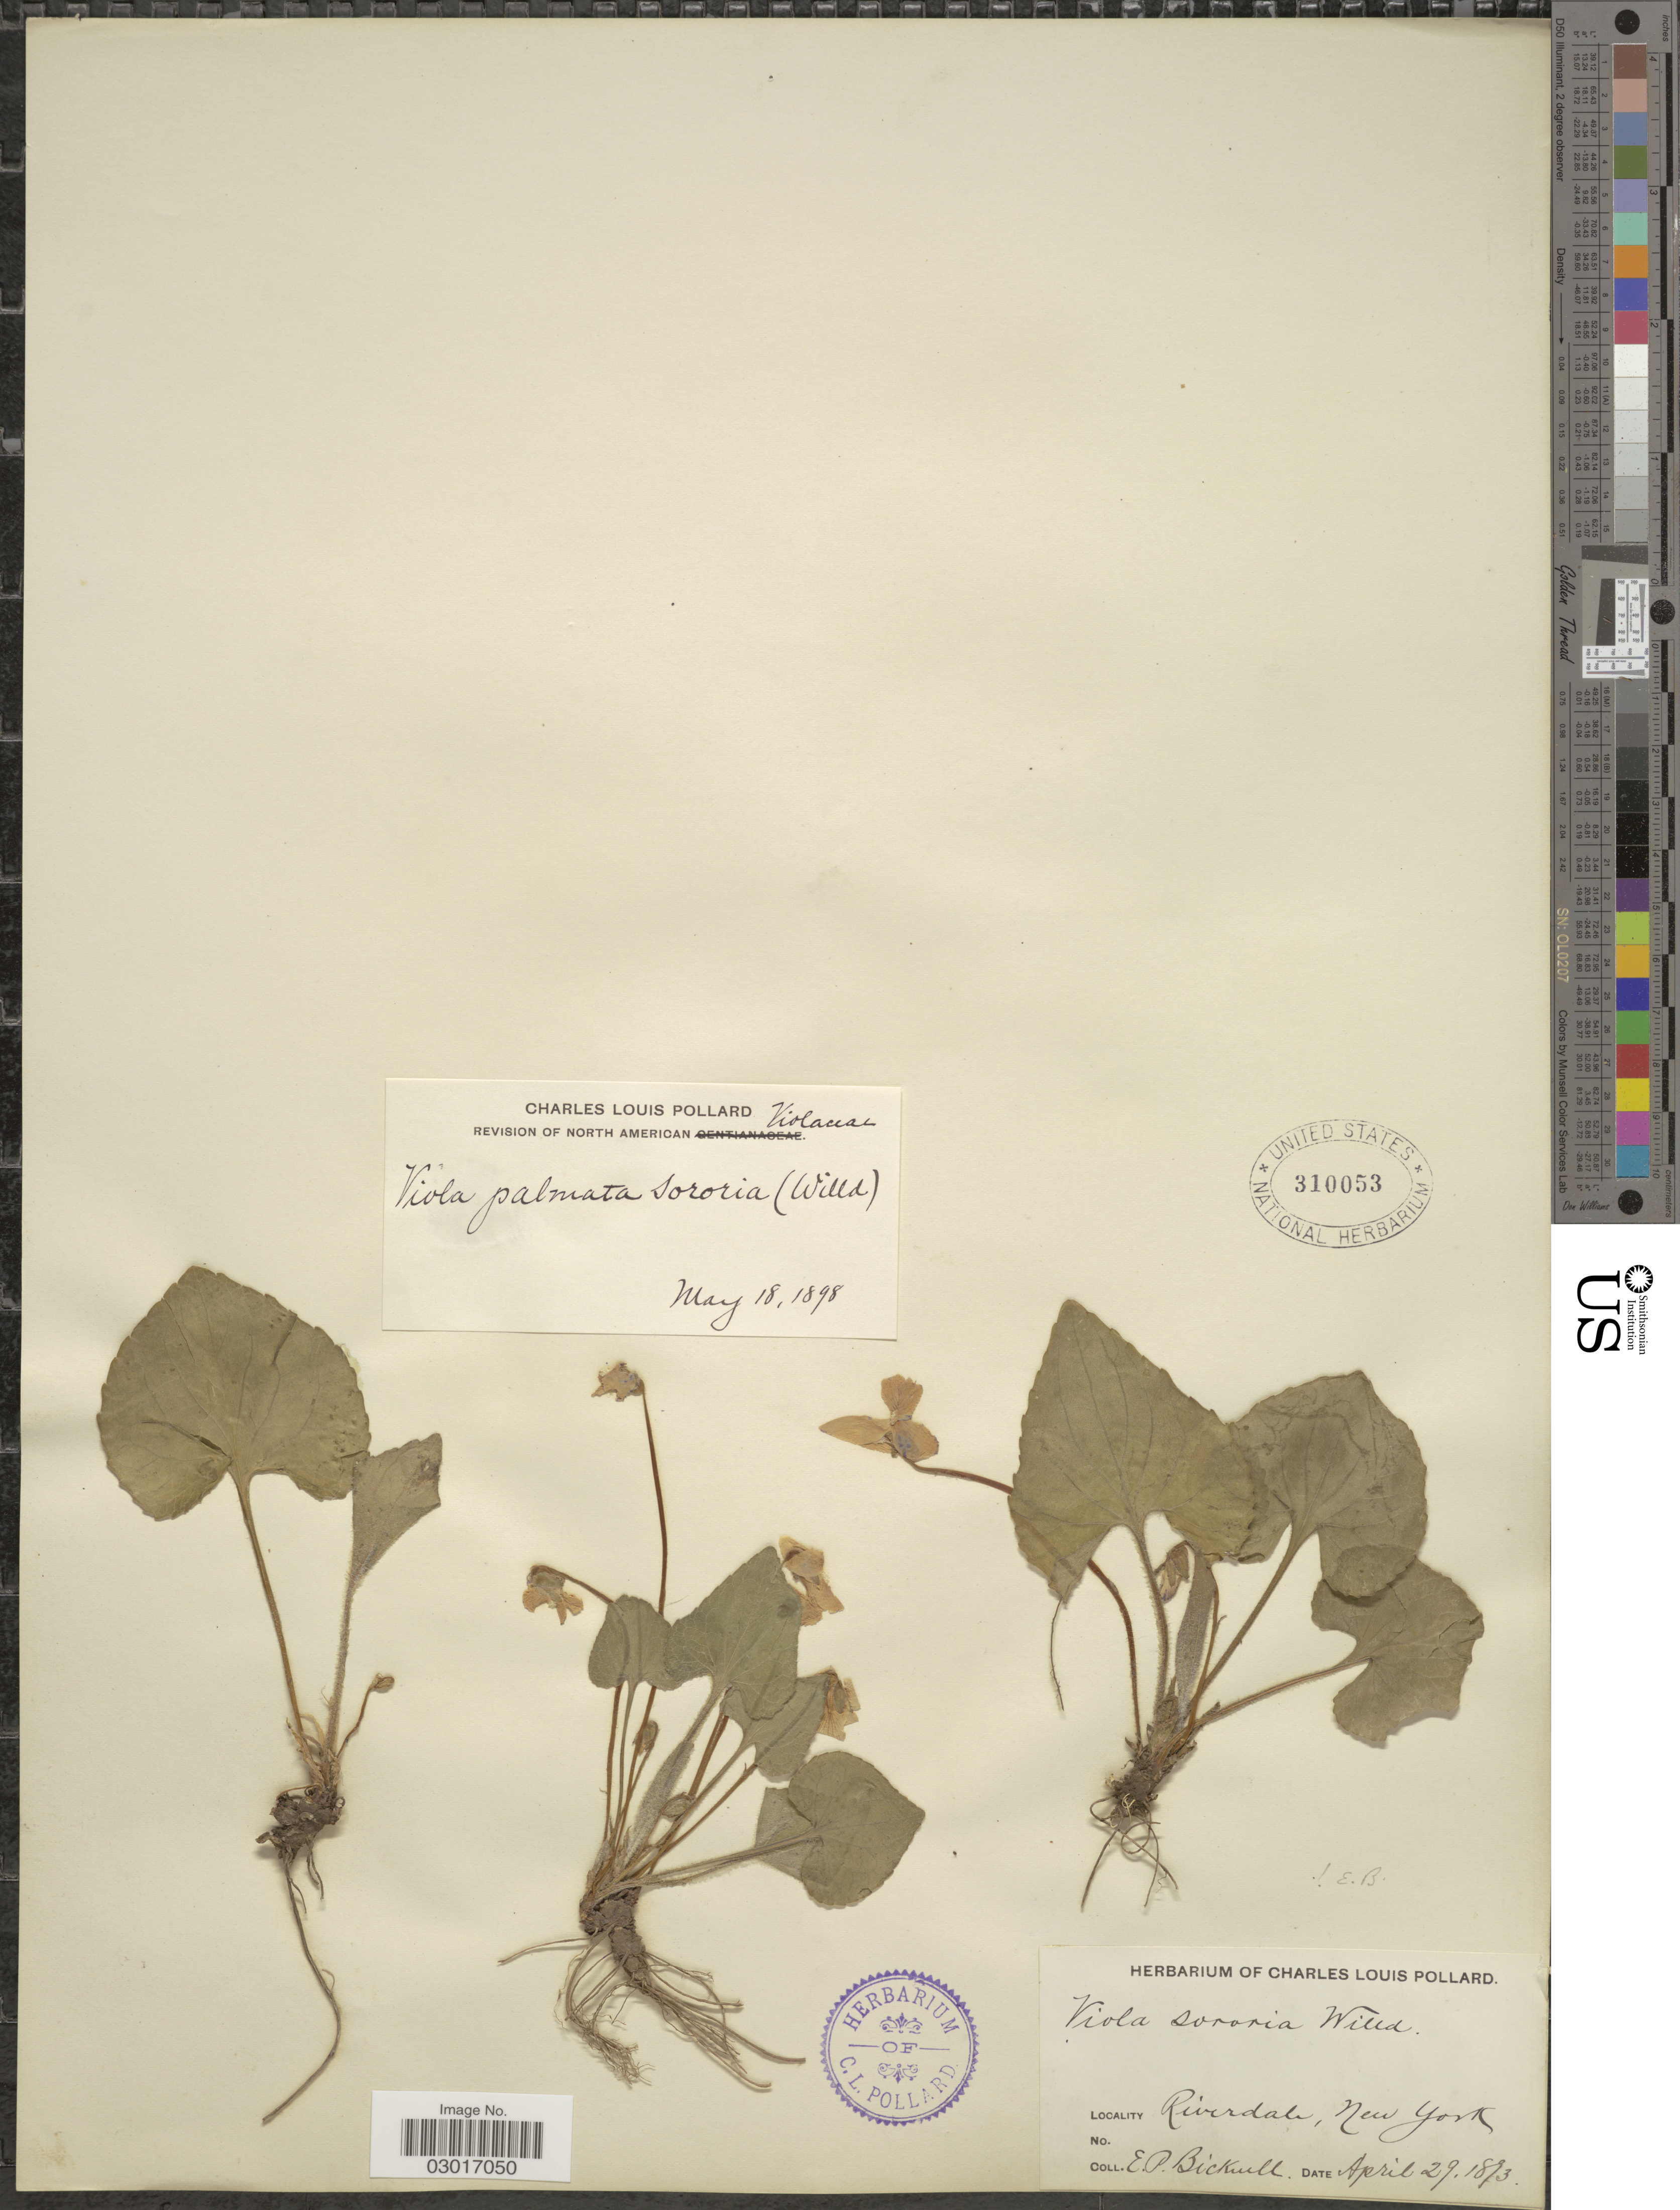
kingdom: Plantae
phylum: Tracheophyta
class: Magnoliopsida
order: Malpighiales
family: Violaceae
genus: Viola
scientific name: Viola sororia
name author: Willd.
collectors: E. P. Bicknell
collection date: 1893-04-29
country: United States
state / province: New York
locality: Riverdale.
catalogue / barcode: US 310053